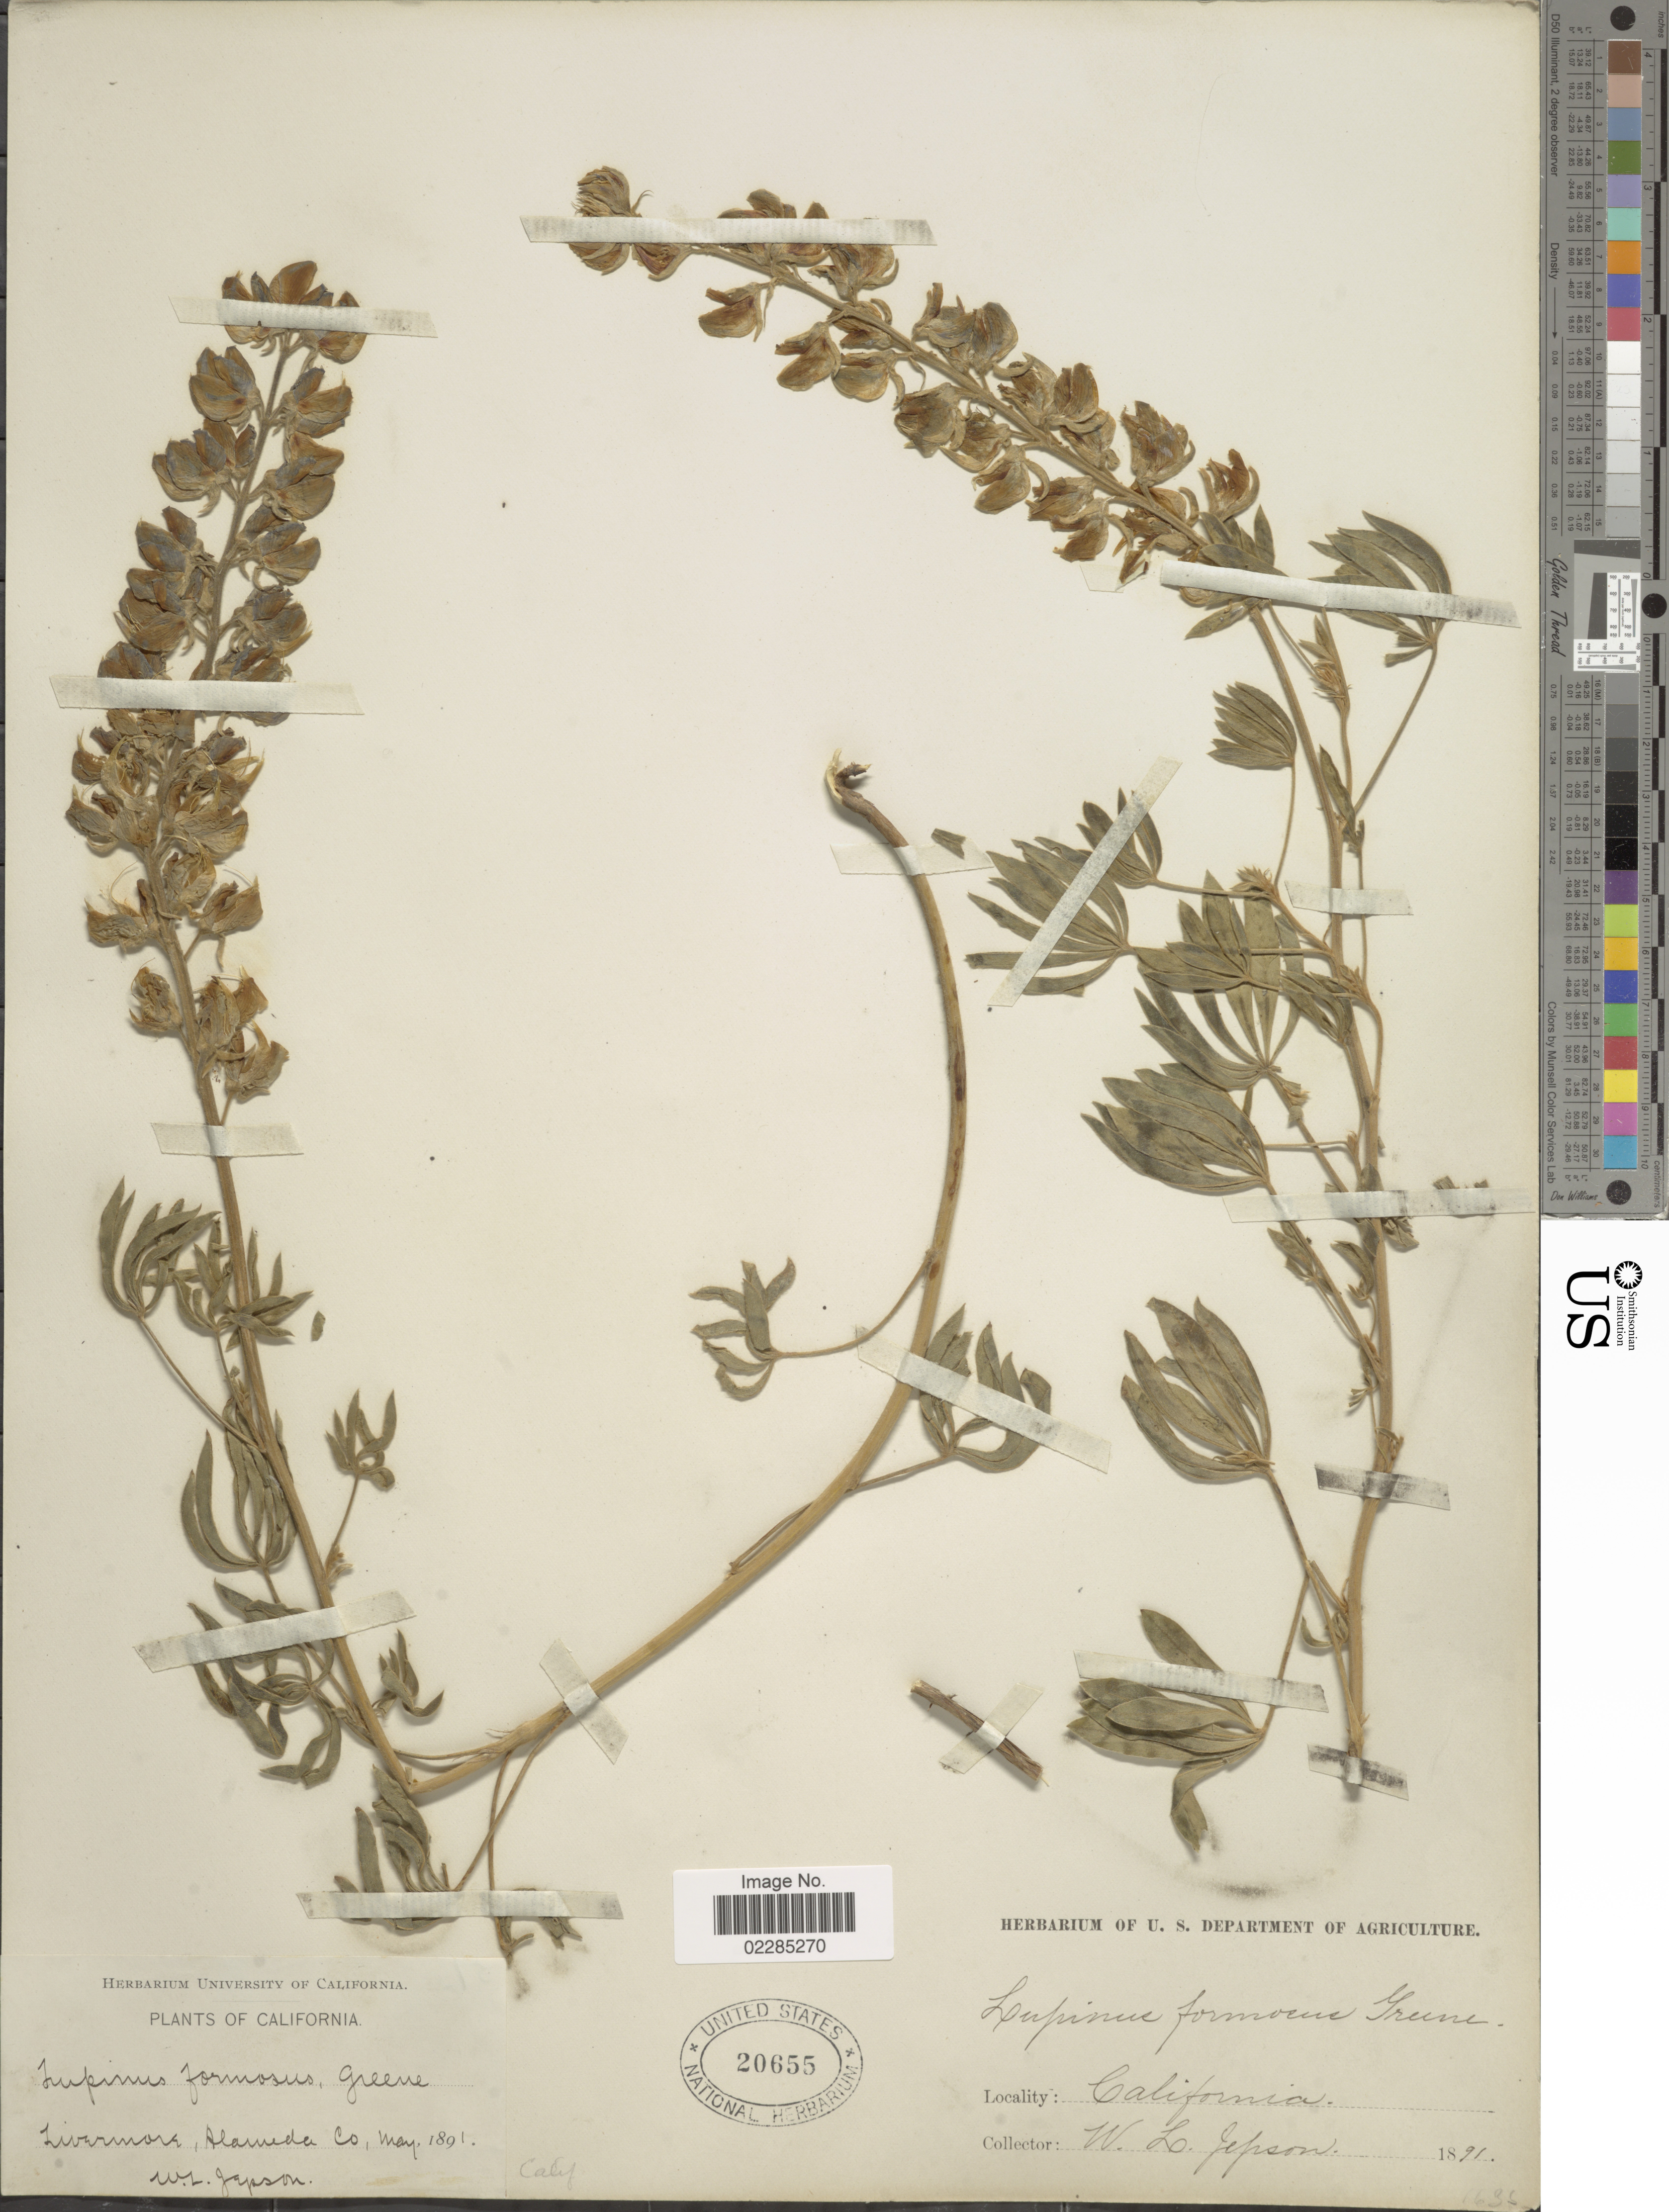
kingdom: Plantae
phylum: Tracheophyta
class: Magnoliopsida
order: Fabales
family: Fabaceae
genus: Lupinus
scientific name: Lupinus formosus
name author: Greene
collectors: W. L. Jepson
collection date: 1891-05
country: United States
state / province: California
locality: Livermore, Alamado Co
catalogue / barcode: US 20655